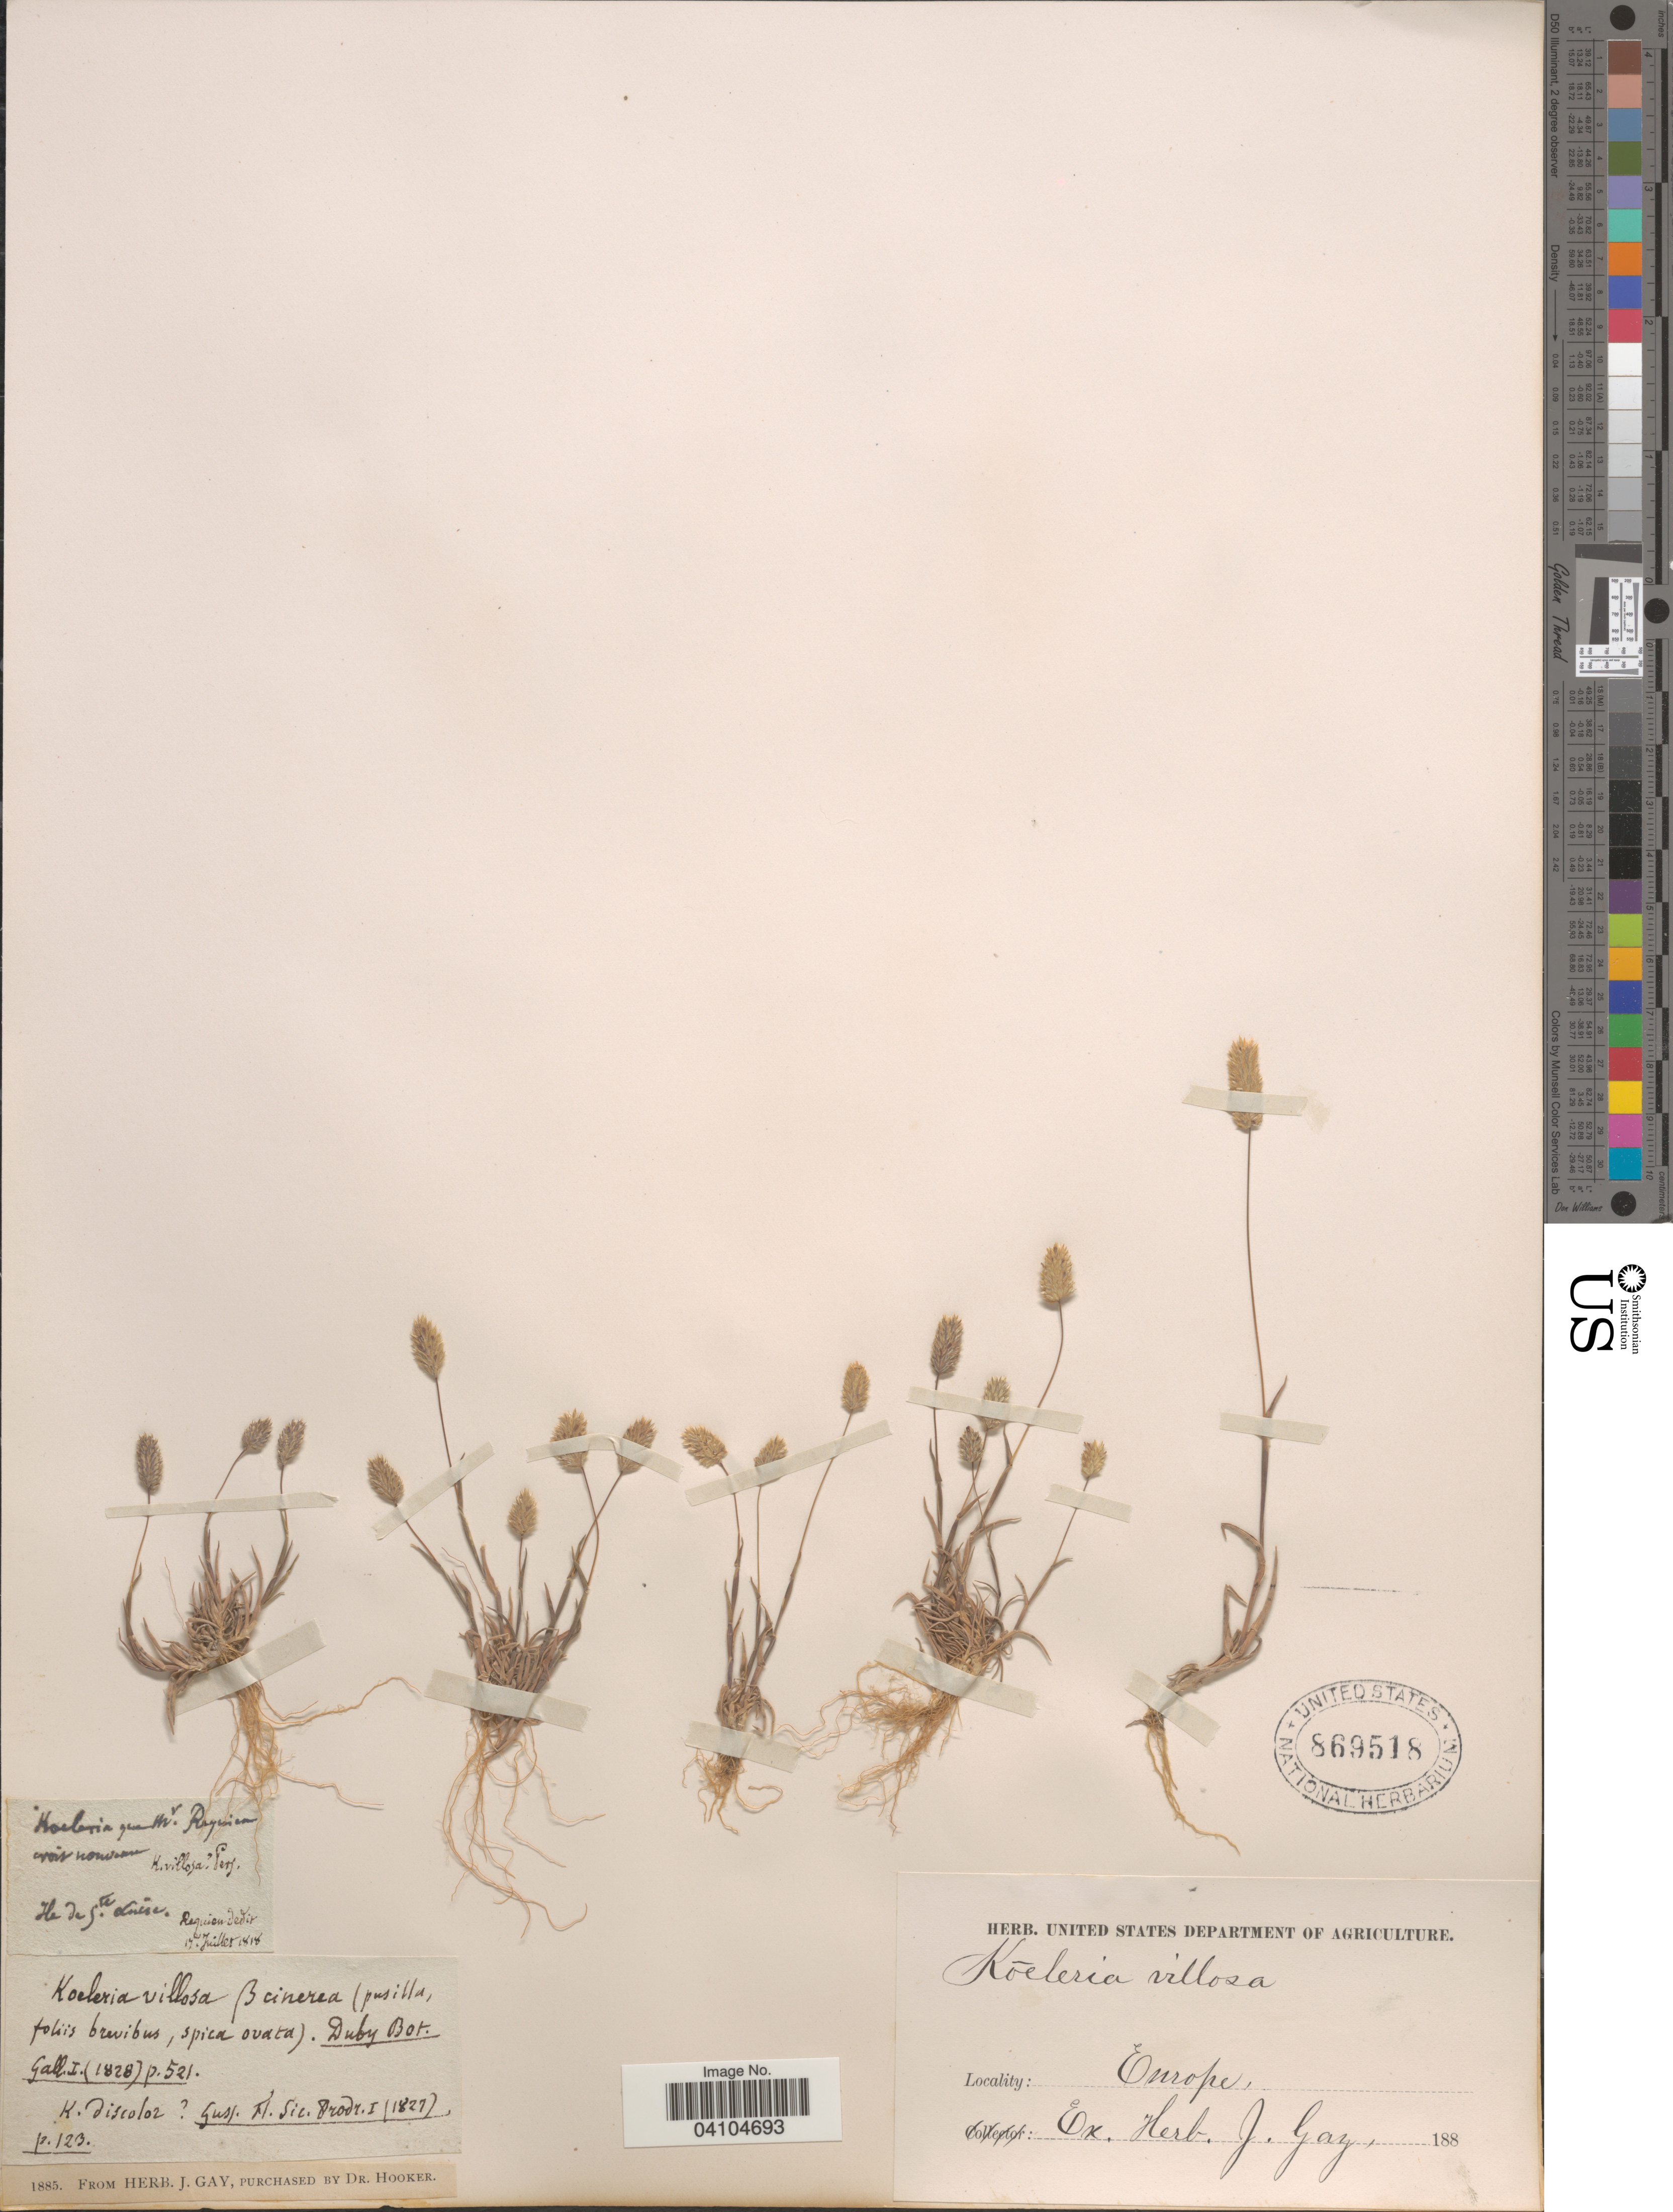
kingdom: Plantae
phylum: Tracheophyta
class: Liliopsida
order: Poales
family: Poaceae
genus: Rostraria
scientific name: Rostraria litorea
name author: (All.) Holub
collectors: ex herb. J. Gay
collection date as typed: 188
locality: Europe.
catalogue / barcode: US 869518